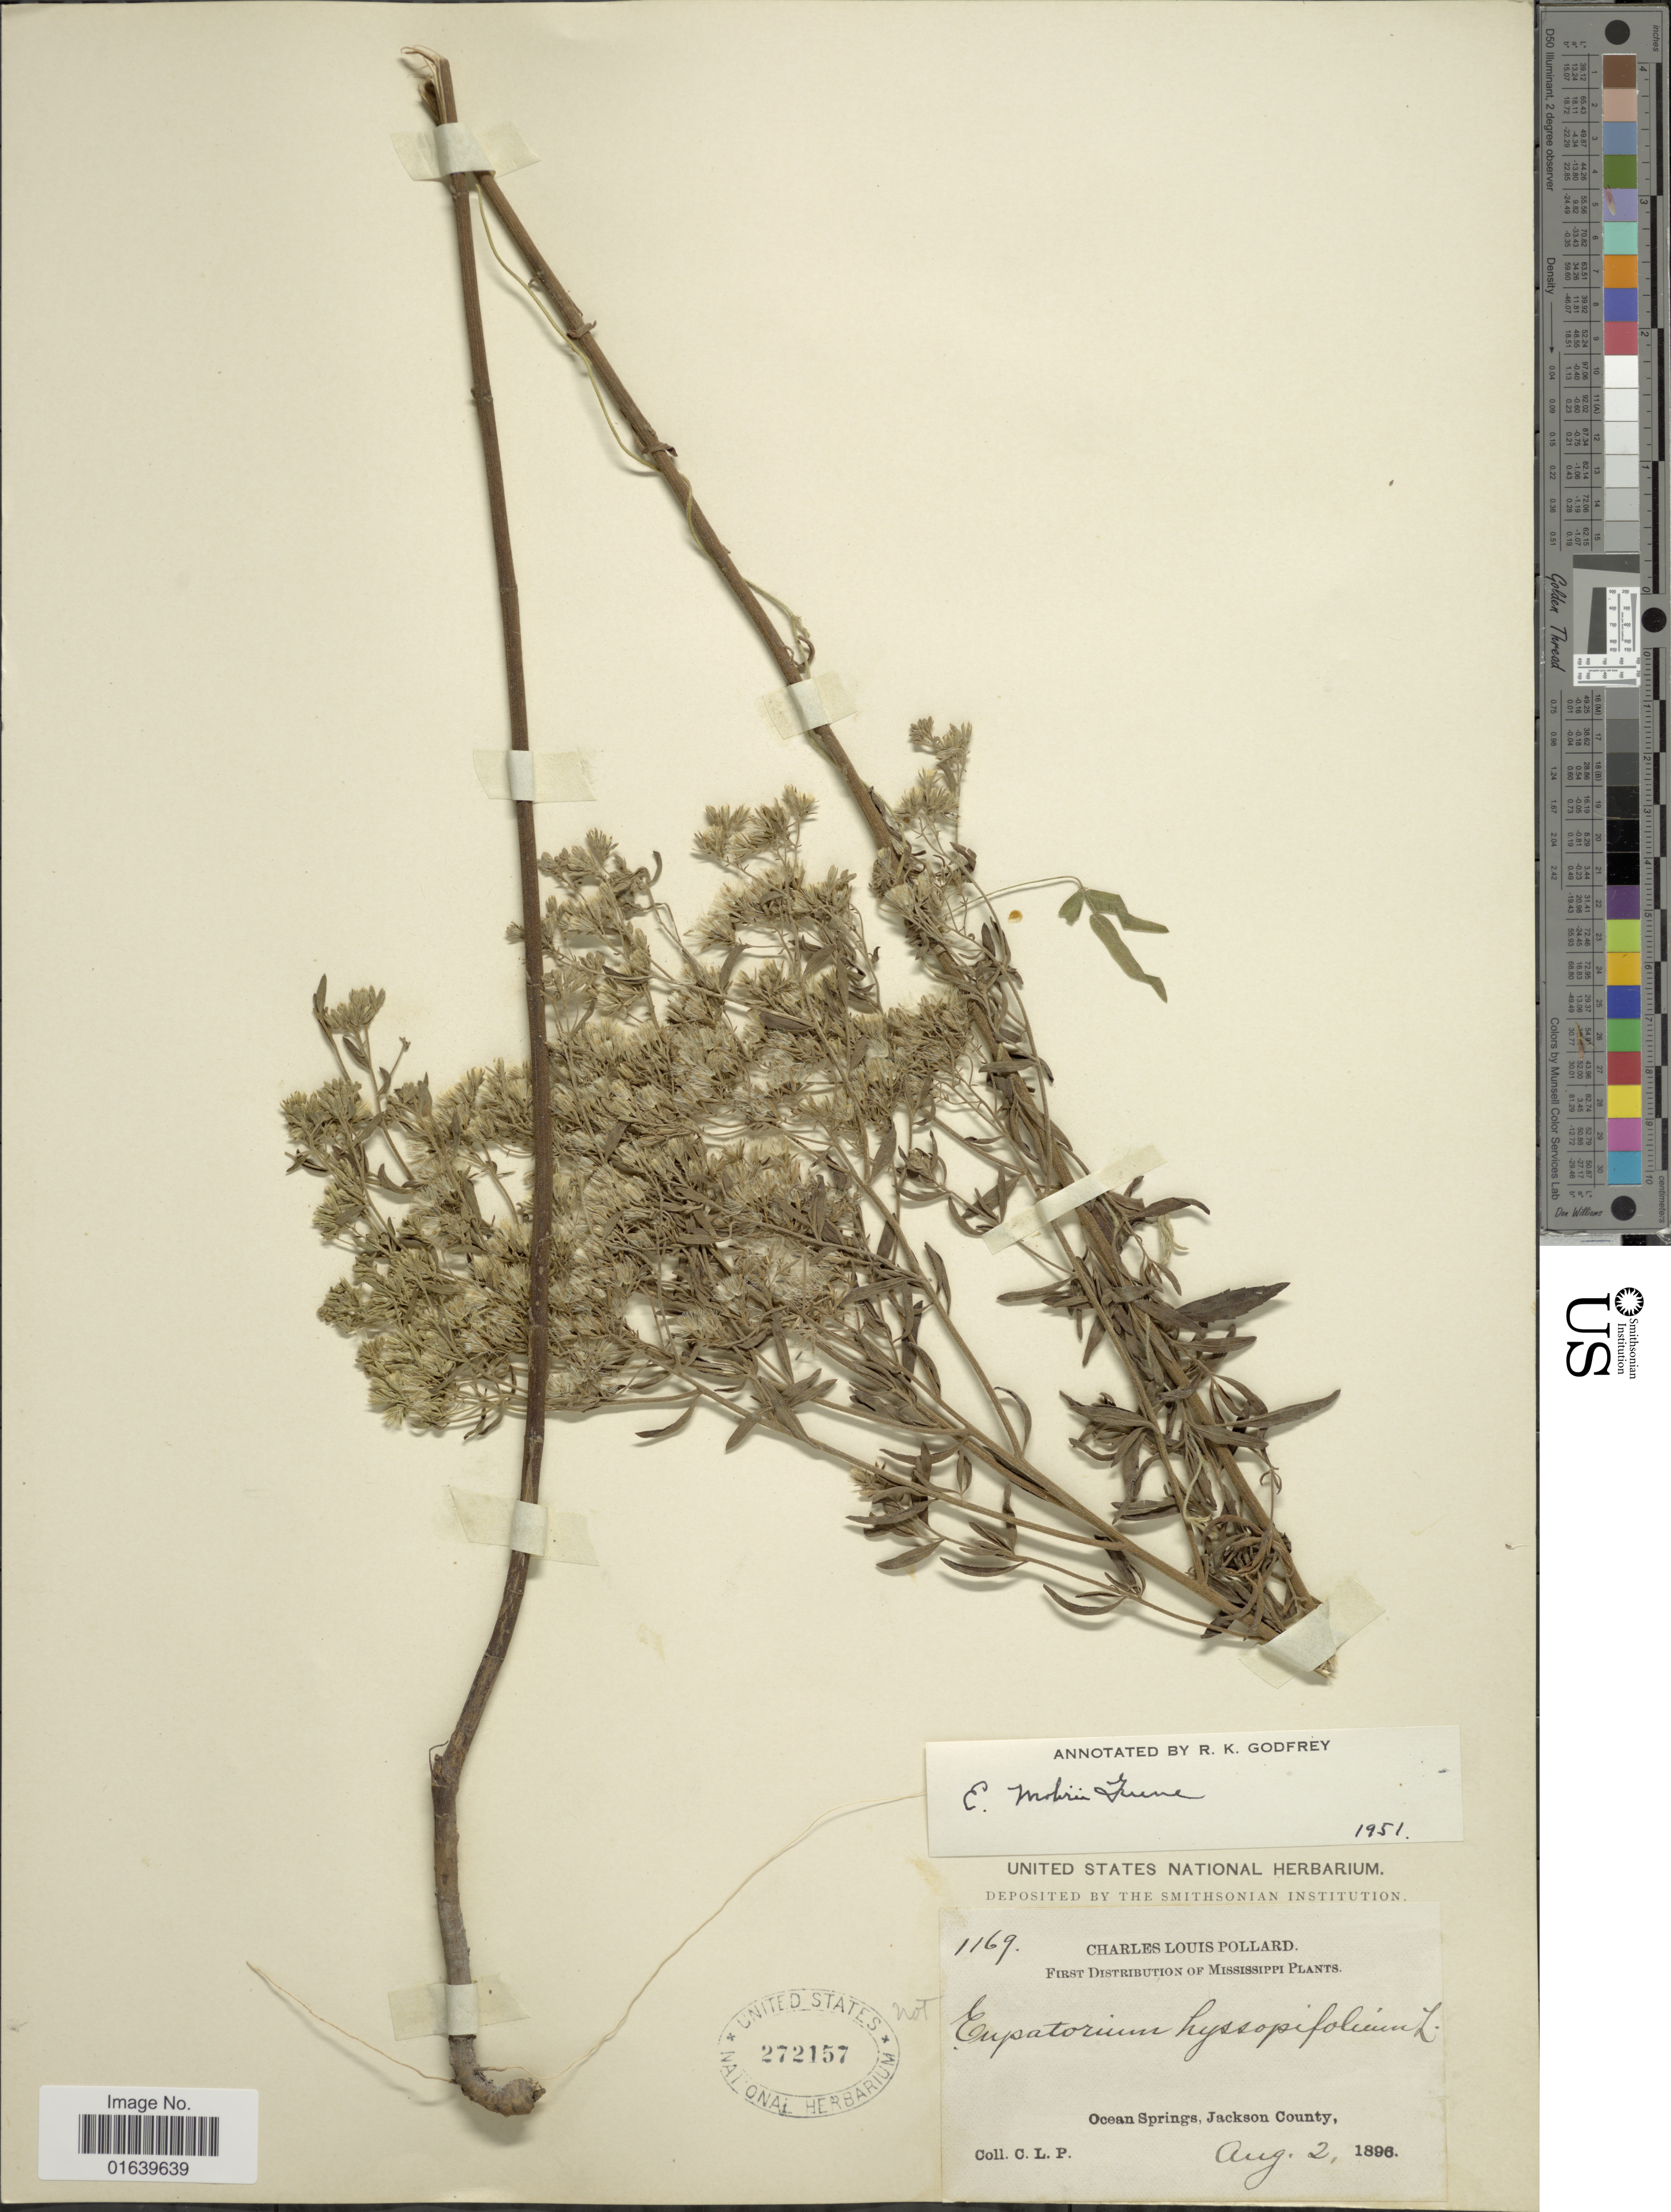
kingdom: Plantae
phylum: Tracheophyta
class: Magnoliopsida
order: Asterales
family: Asteraceae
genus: Eupatorium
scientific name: Eupatorium mohrii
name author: Greene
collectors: C. L. Pollard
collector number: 1169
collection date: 1896-08-02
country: United States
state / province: Mississippi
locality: Oceasn Springs, Jackson County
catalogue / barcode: US 272157